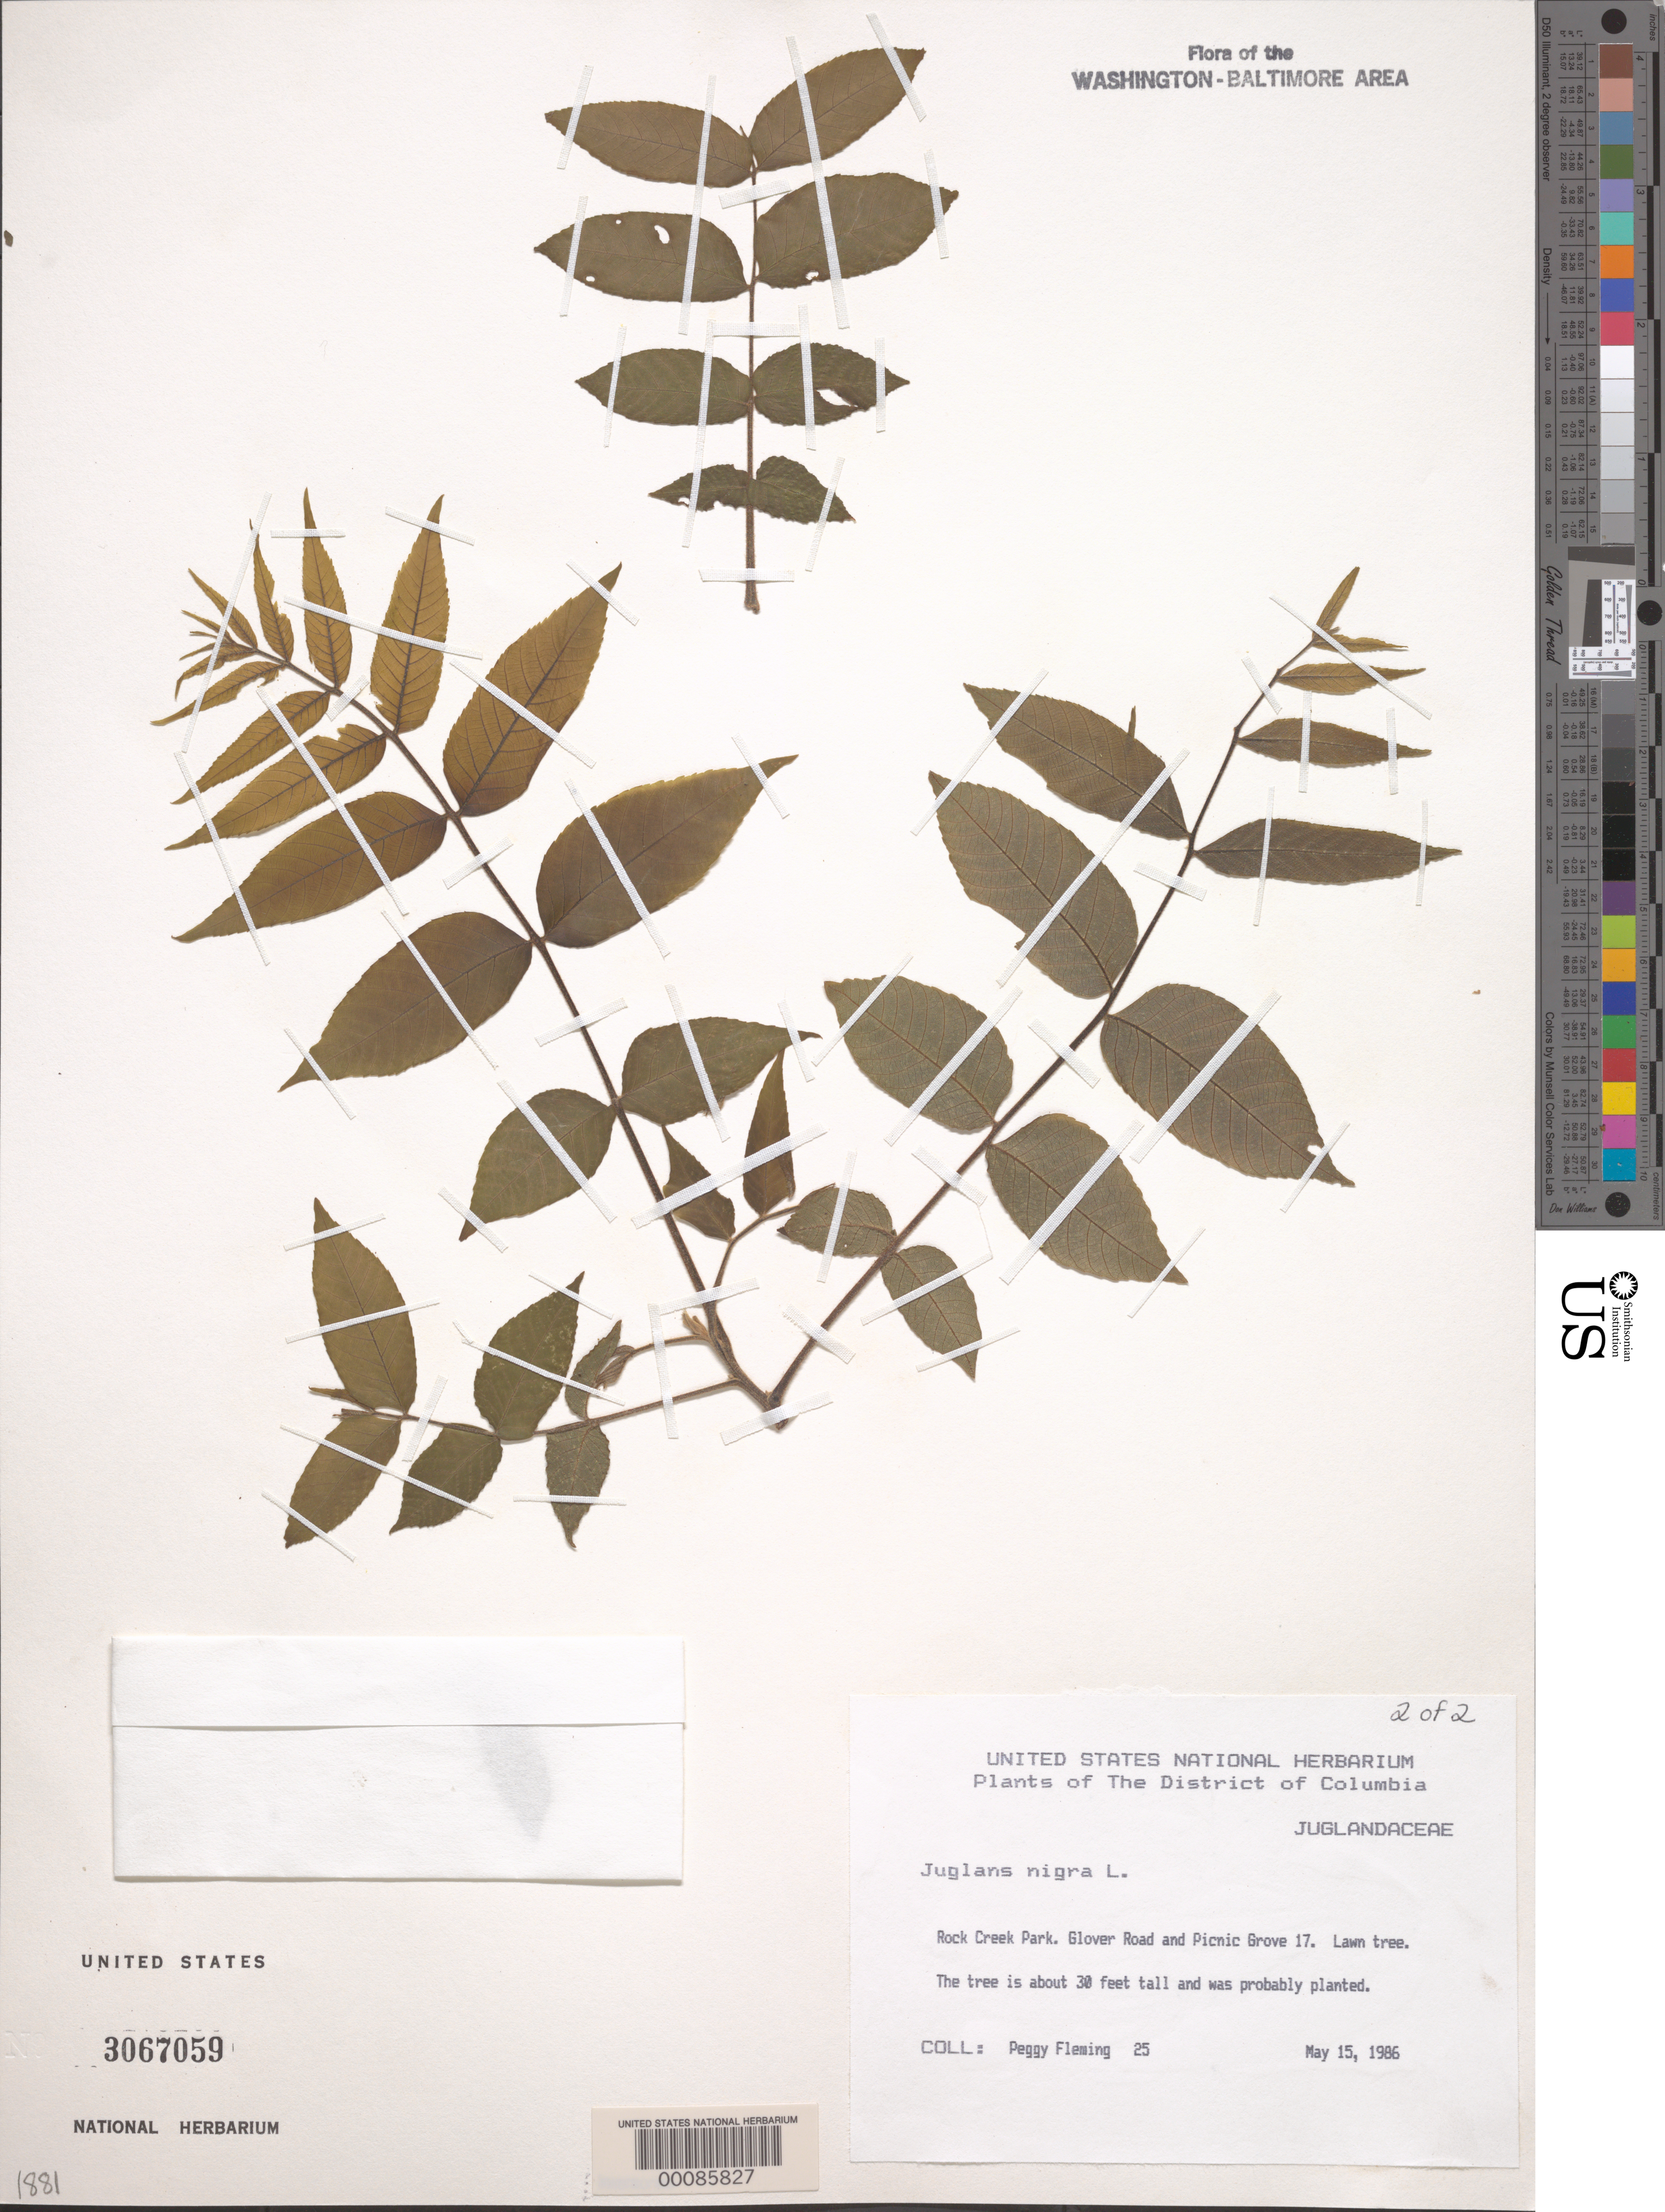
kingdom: Plantae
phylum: Tracheophyta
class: Magnoliopsida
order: Fagales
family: Juglandaceae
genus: Juglans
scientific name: Juglans nigra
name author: L.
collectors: P. Fleming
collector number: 25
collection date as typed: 15 May 1986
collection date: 1986-05-15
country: United States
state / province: District of Columbia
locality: Rock Creek Park. Glover Road and Picnic Grove 17. Rock Creek Park and vicinity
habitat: Lawn tree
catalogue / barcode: US 3067059